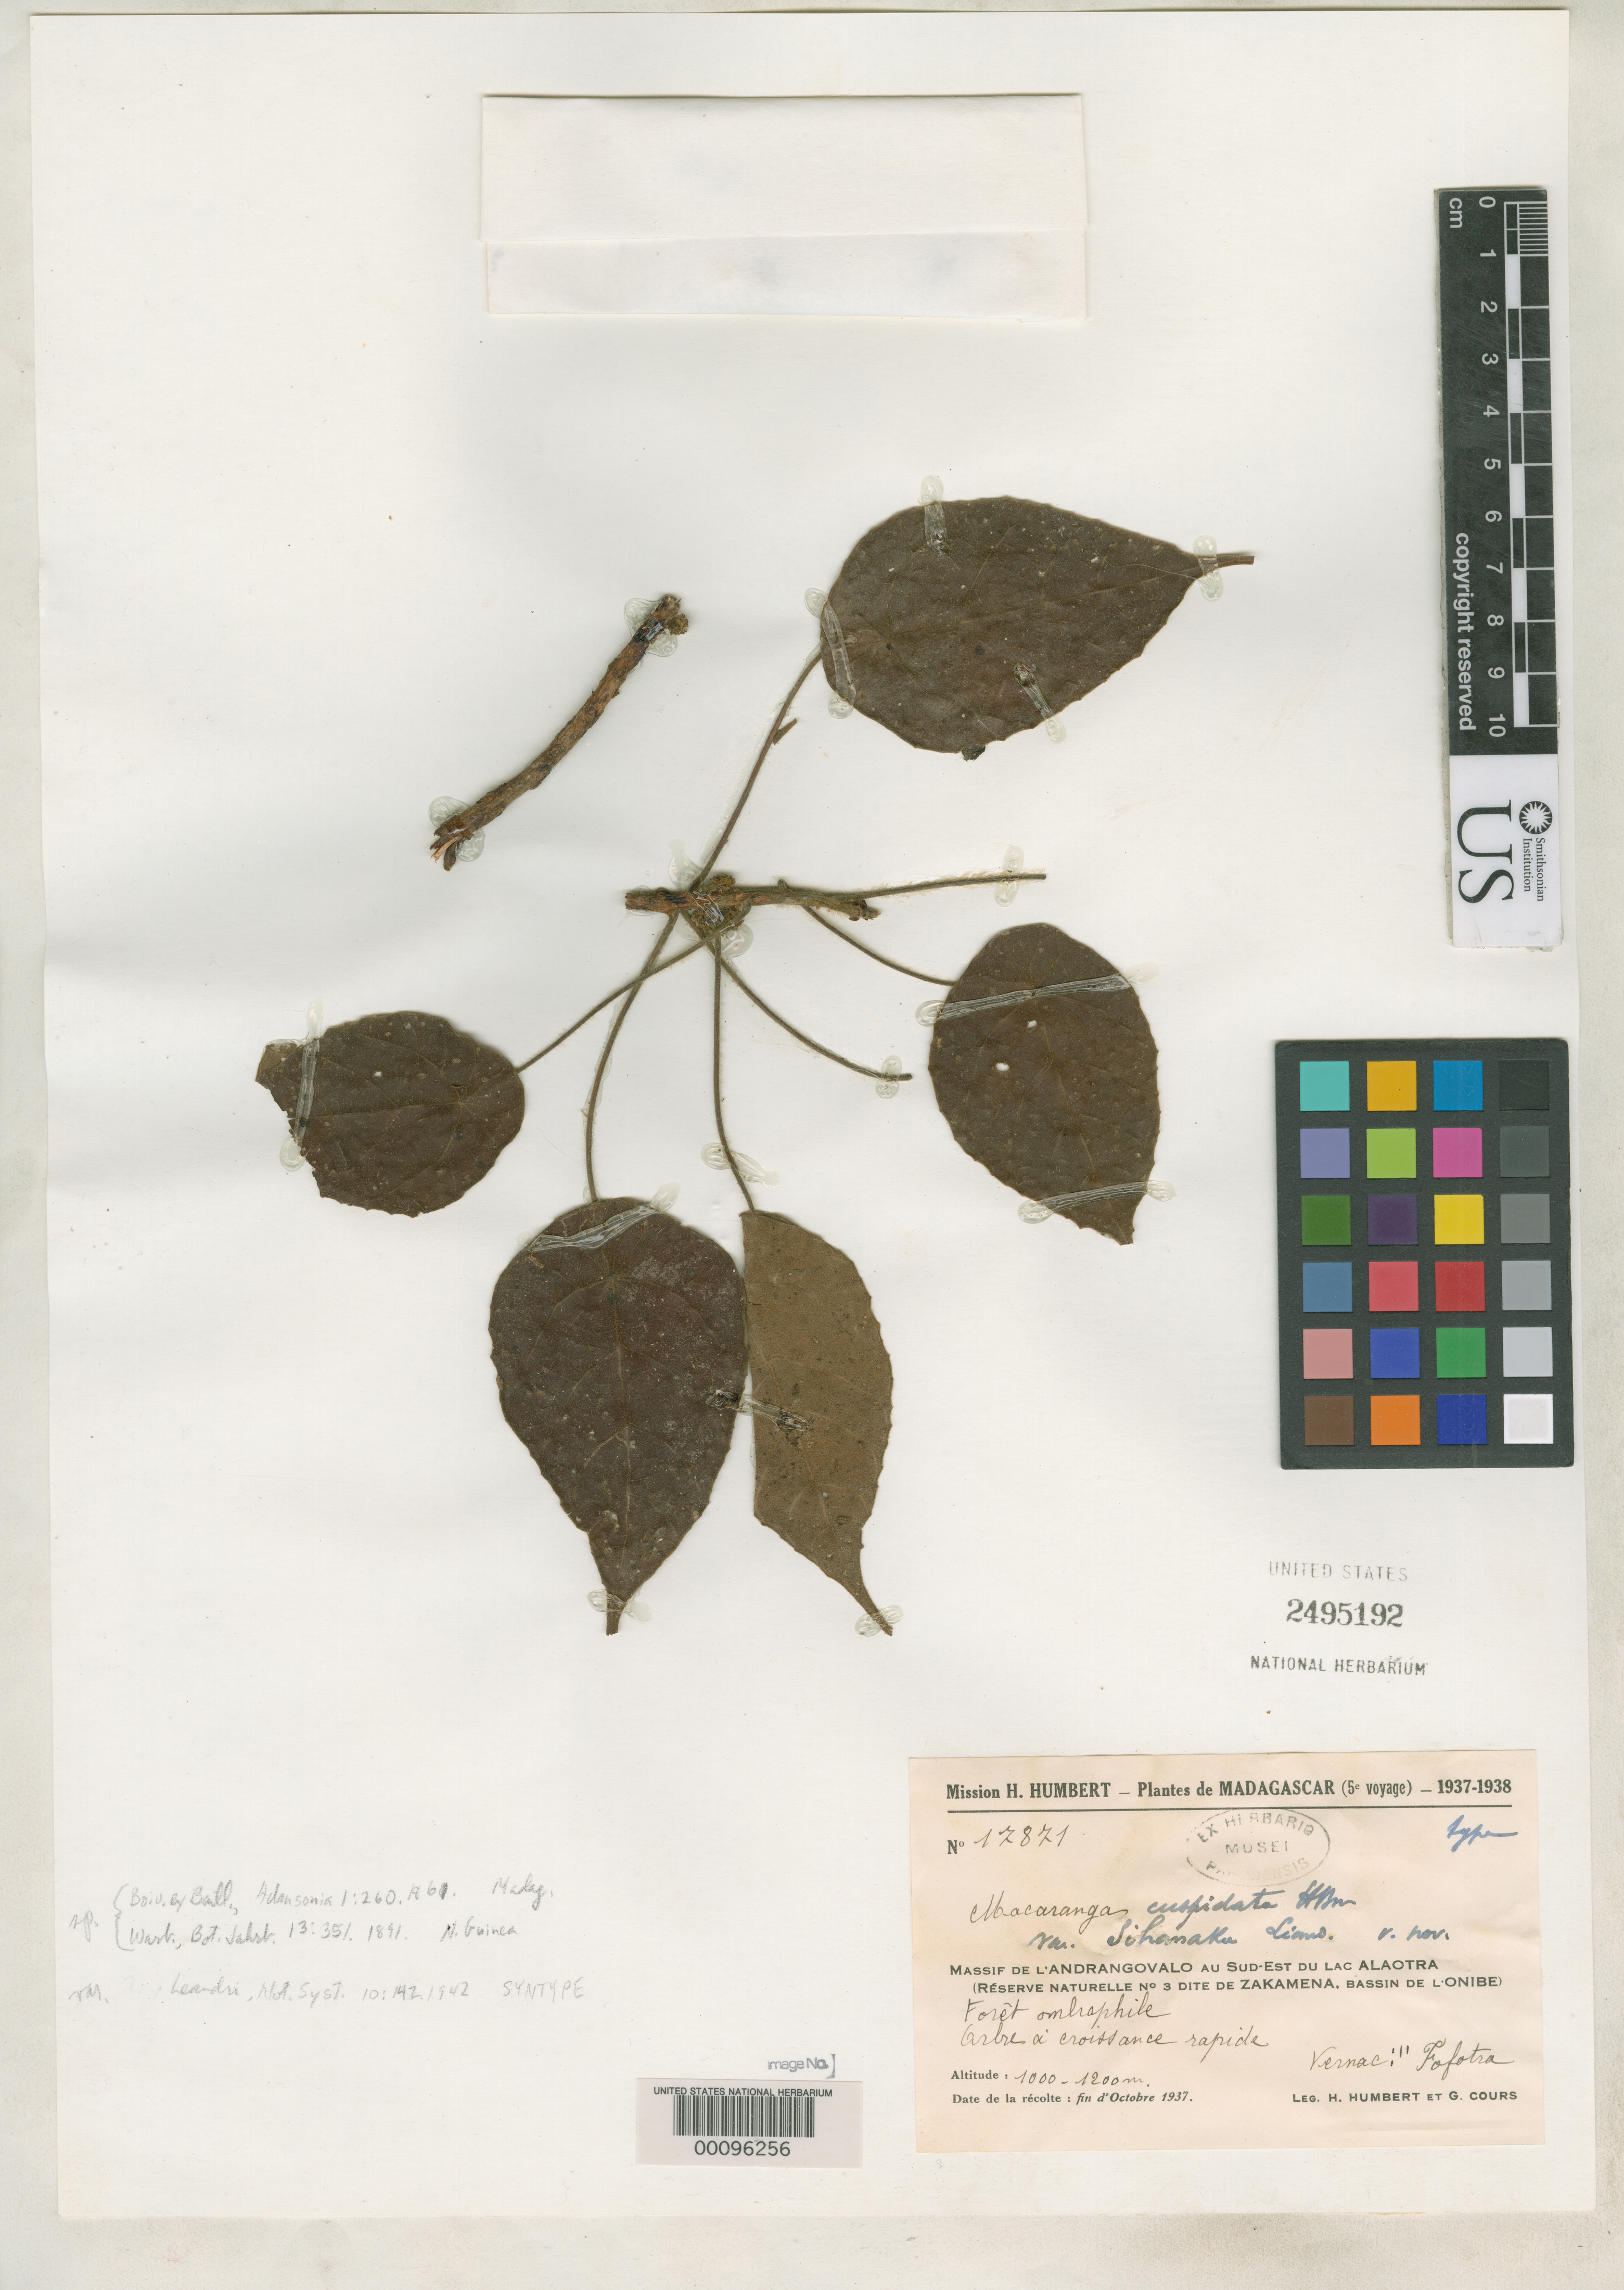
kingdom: Plantae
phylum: Tracheophyta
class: Magnoliopsida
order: Malpighiales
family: Euphorbiaceae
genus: Macaranga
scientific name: Macaranga cuspidata var. sihanaka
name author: Leandri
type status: Syntype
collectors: H. Humbert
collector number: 17871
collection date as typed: Oct 1937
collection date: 1937-10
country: Madagascar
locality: Massif de L'Andrangovalo.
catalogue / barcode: US 2495192